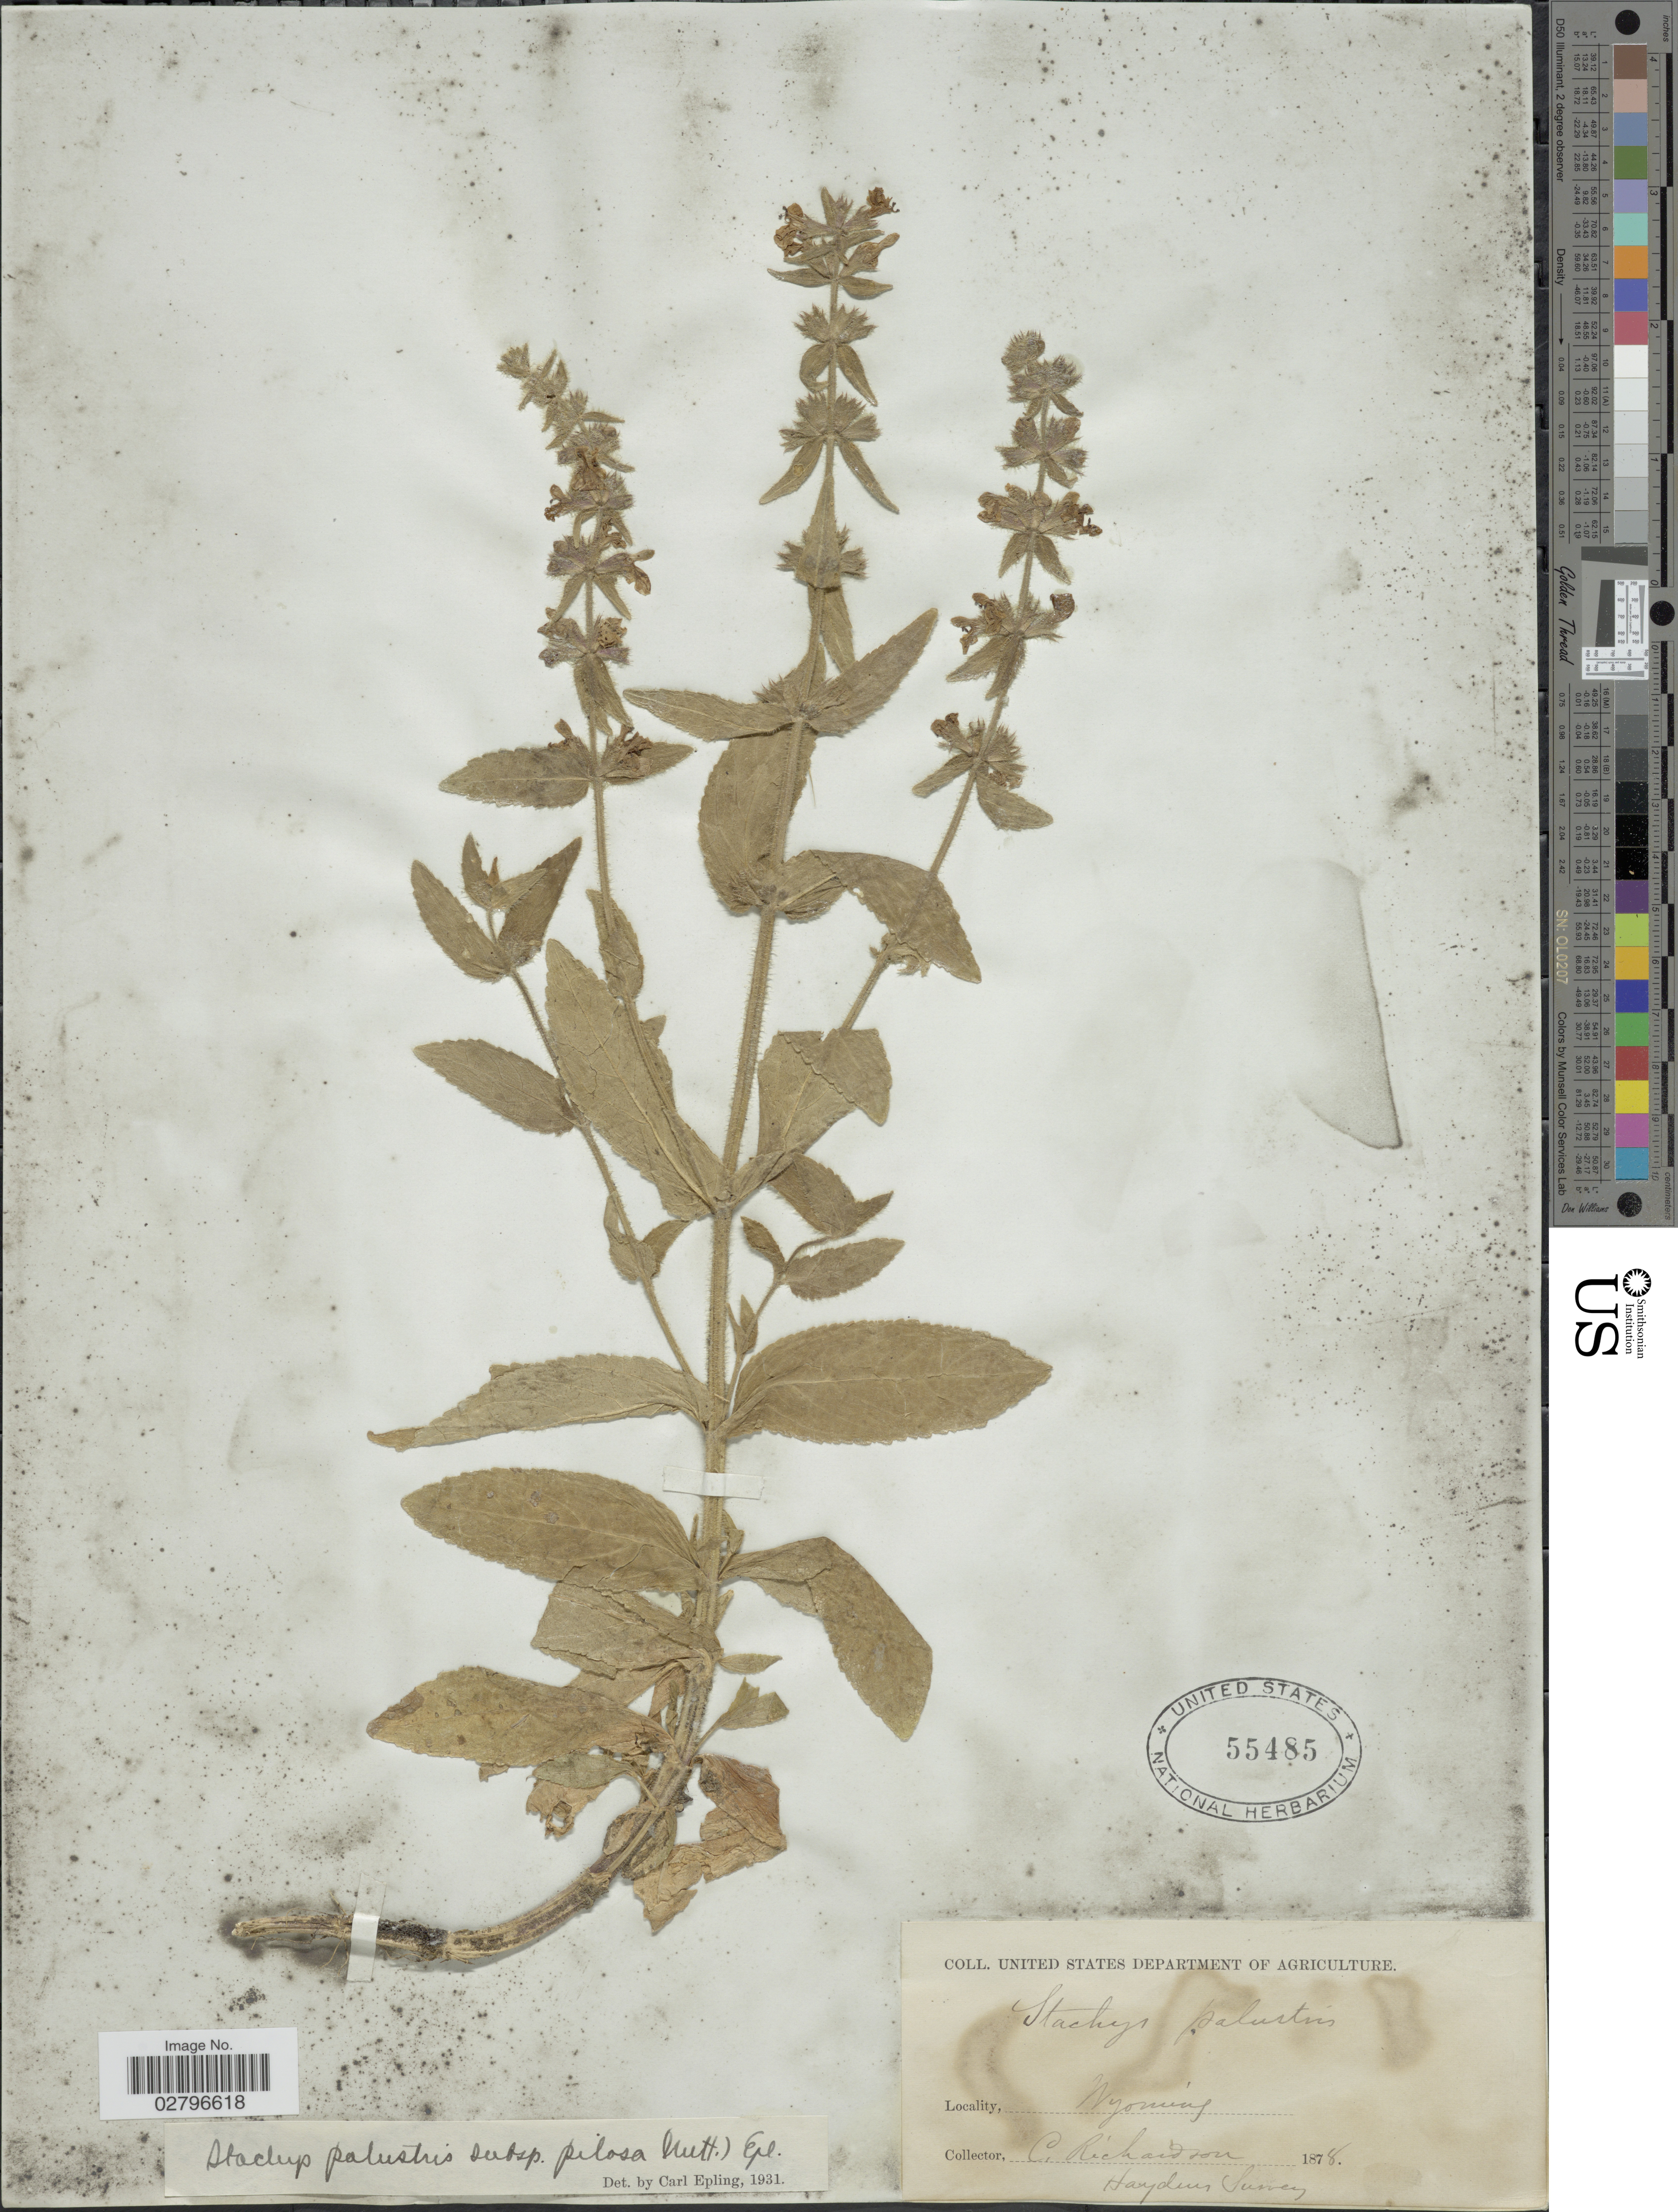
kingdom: Plantae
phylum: Tracheophyta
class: Magnoliopsida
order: Lamiales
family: Lamiaceae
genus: Stachys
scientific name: Stachys palustris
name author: L.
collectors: C. Richardson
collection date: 1878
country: United States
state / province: Wyoming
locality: Haydens Survey.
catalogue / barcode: US 55485